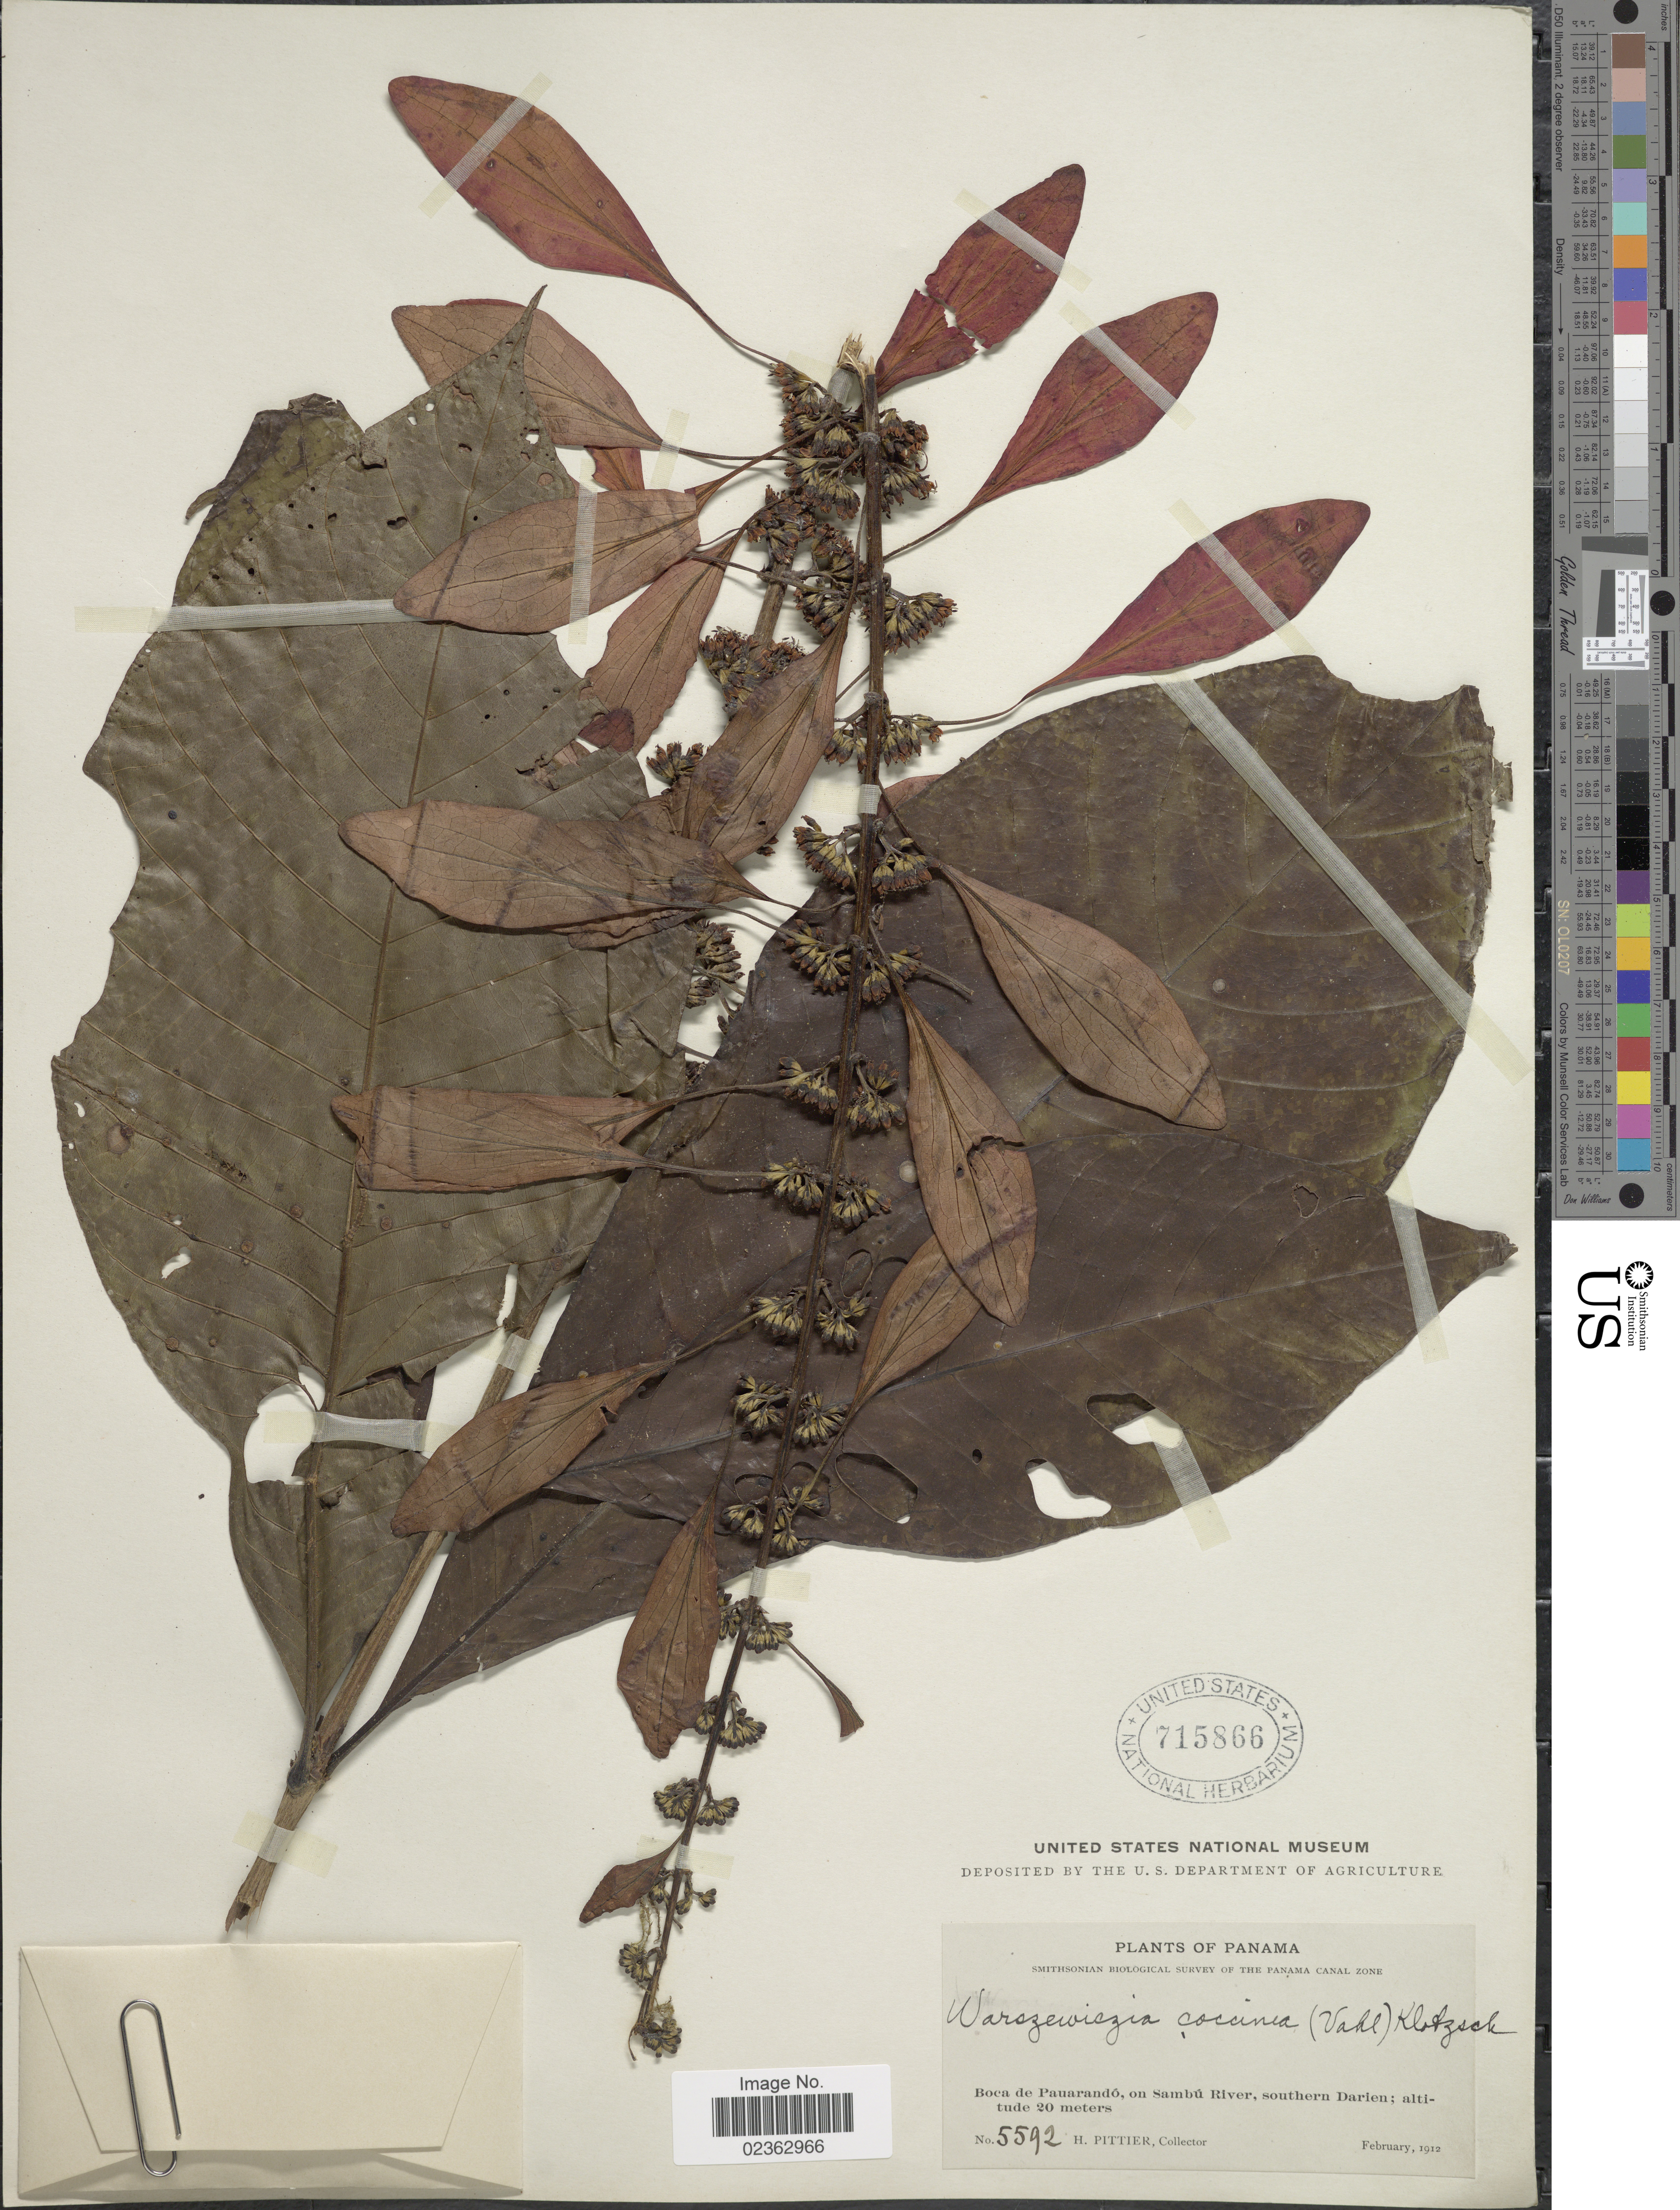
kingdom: Plantae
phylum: Tracheophyta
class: Magnoliopsida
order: Gentianales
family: Rubiaceae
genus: Warszewiczia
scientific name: Warszewiczia coccinea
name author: (Vahl) Klotzsch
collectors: H. F. Pittier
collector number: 5592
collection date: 1912-02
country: Panama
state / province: Darién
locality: Boca de Pauarando, on Sambu River, southern Darien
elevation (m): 20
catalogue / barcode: US 715866